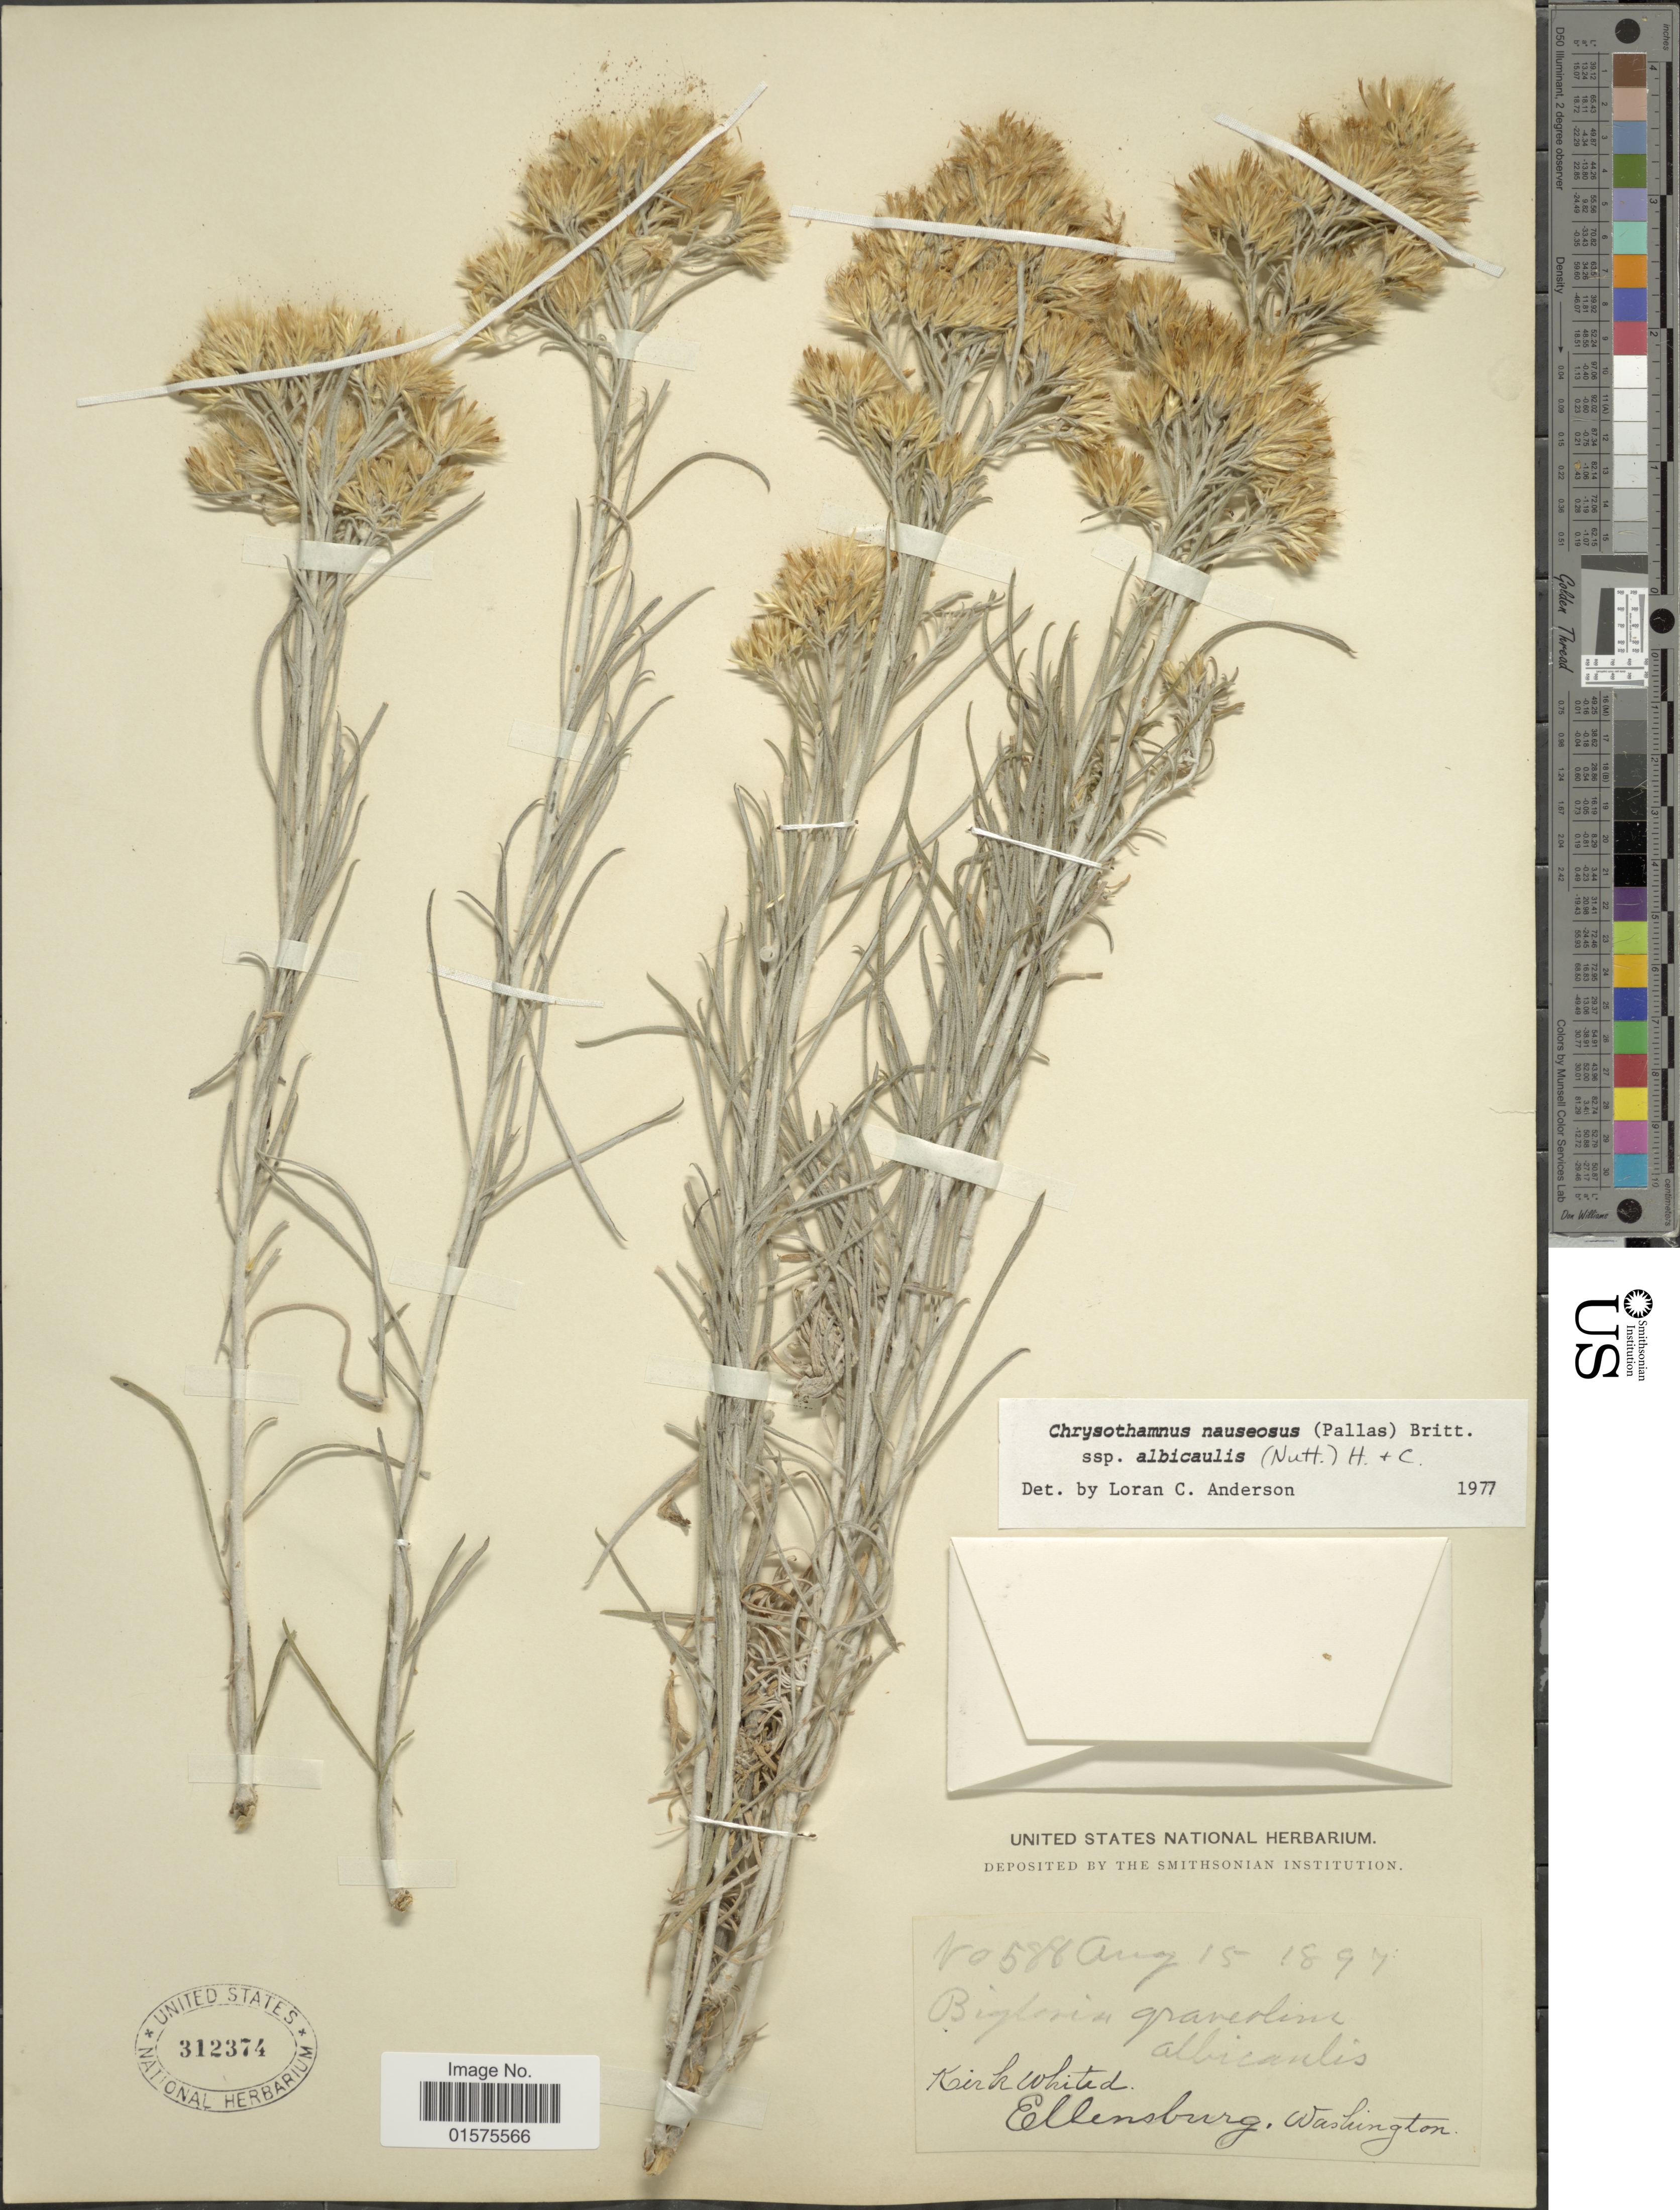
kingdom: Plantae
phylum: Tracheophyta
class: Magnoliopsida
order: Asterales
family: Asteraceae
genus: Ericameria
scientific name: Ericameria nauseosa var. speciosa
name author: (Nutt.) G.L. Nesom & G.I. Baird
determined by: Urbatsch, Lowell E., Curator (LSU), Louisiana State University (UNITED STATES)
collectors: K. Whited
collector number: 588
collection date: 1897-08-15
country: United States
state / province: Washington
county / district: Kittitas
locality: Ellensburg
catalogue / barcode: US 312374